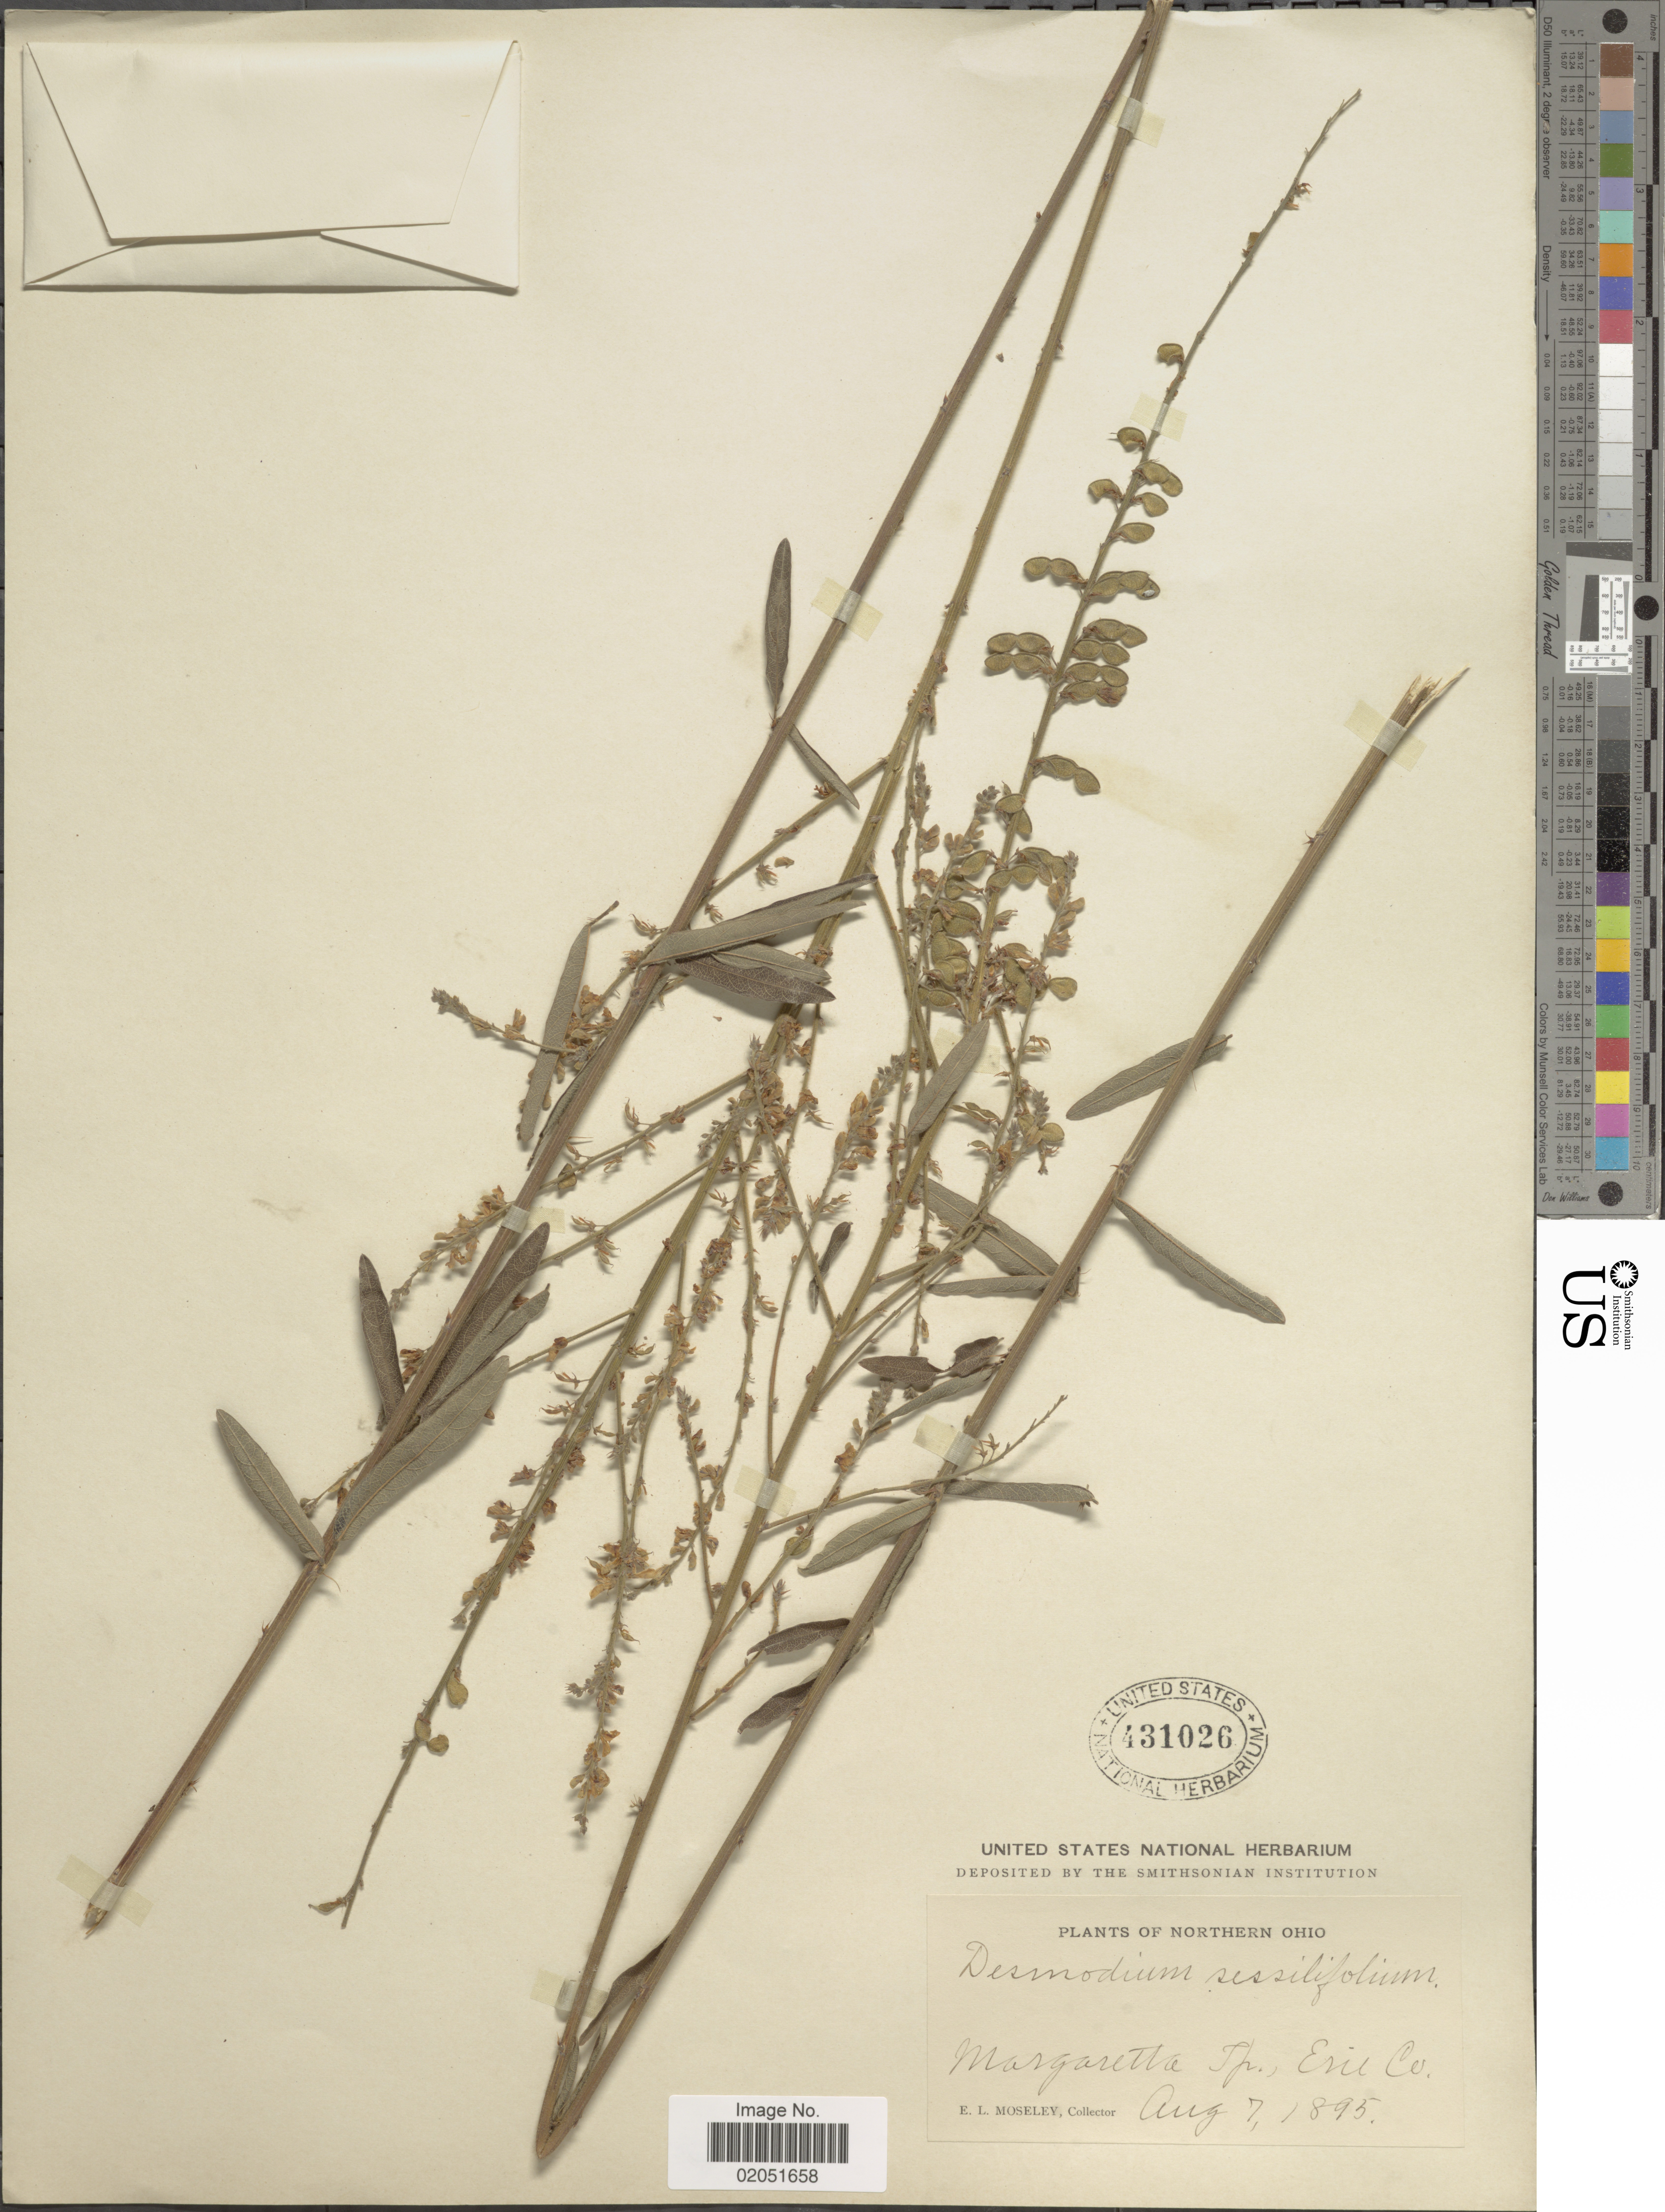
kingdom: Plantae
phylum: Tracheophyta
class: Magnoliopsida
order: Fabales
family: Fabaceae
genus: Desmodium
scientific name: Desmodium sessilifolium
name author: Torr. & A. Gray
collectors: E. Moseley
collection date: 1895-08-07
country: United States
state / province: Ohio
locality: Northern Ohio, Margaretta Tp., Erie Co.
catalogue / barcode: US 431026